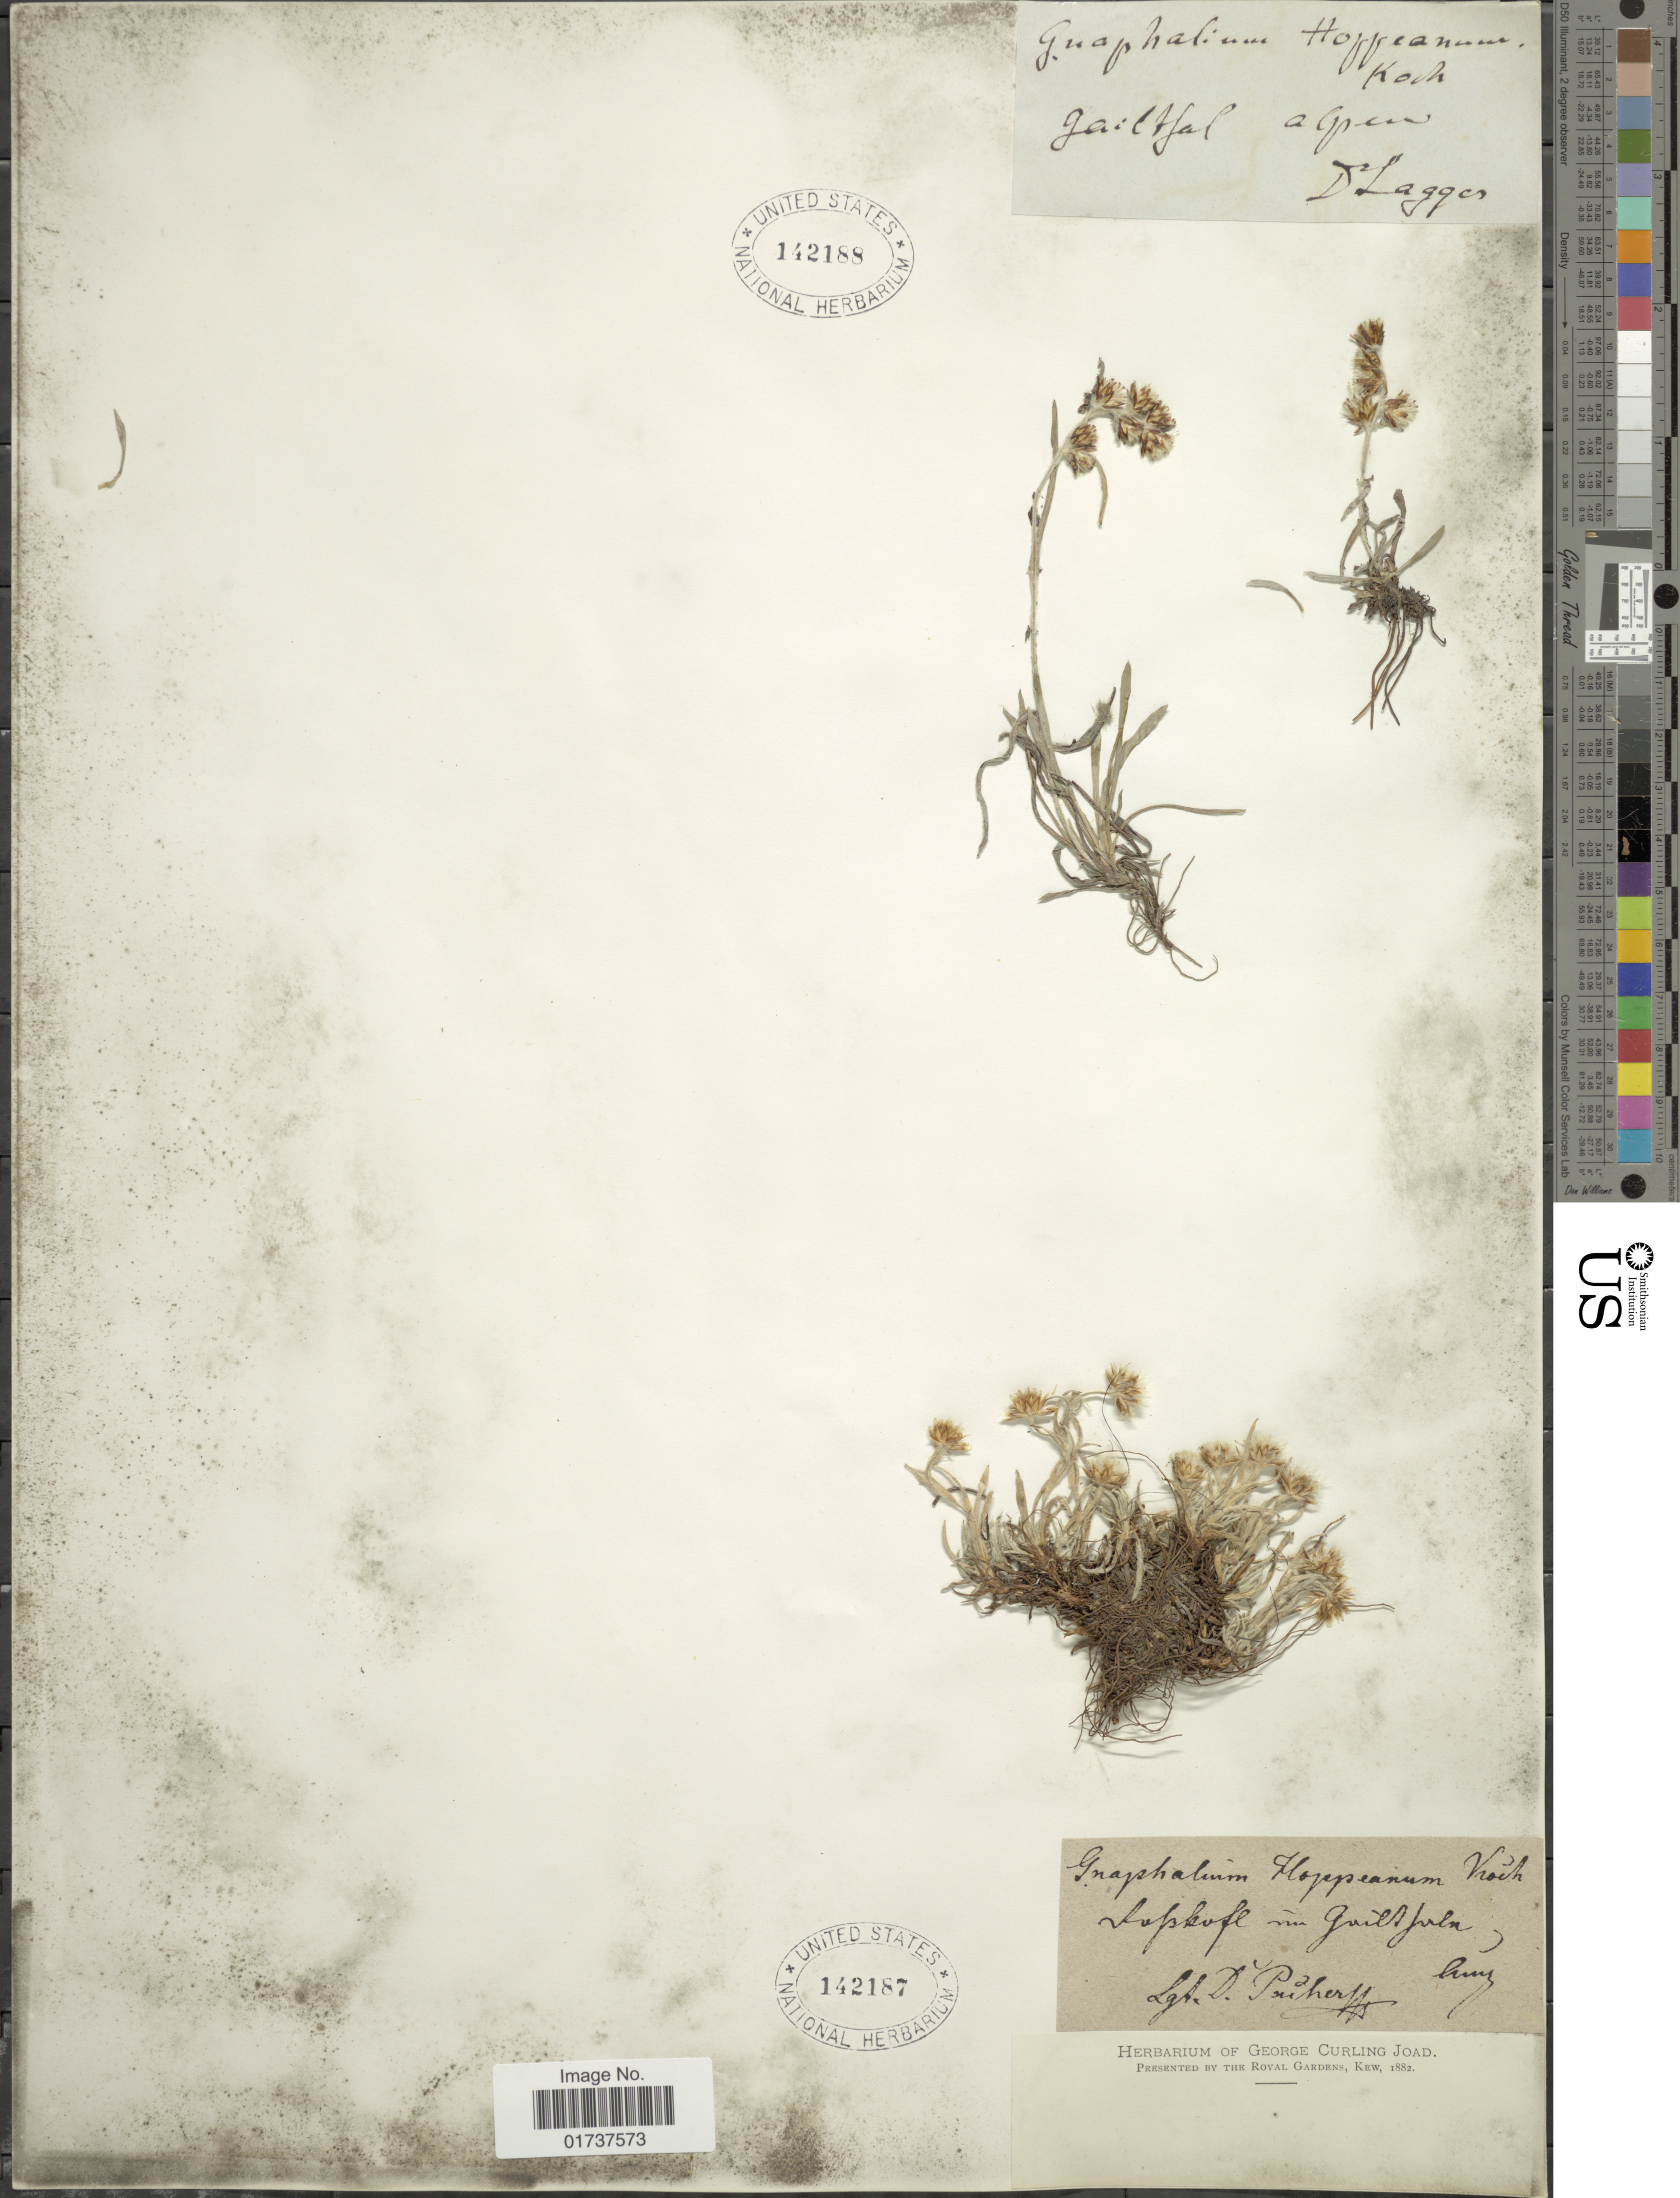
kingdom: Plantae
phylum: Tracheophyta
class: Magnoliopsida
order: Asterales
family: Asteraceae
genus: Gnaphalium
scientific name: Gnaphalium hoppeanum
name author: W.D.J. Koch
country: Austria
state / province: Kärnten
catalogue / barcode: US 142187-2